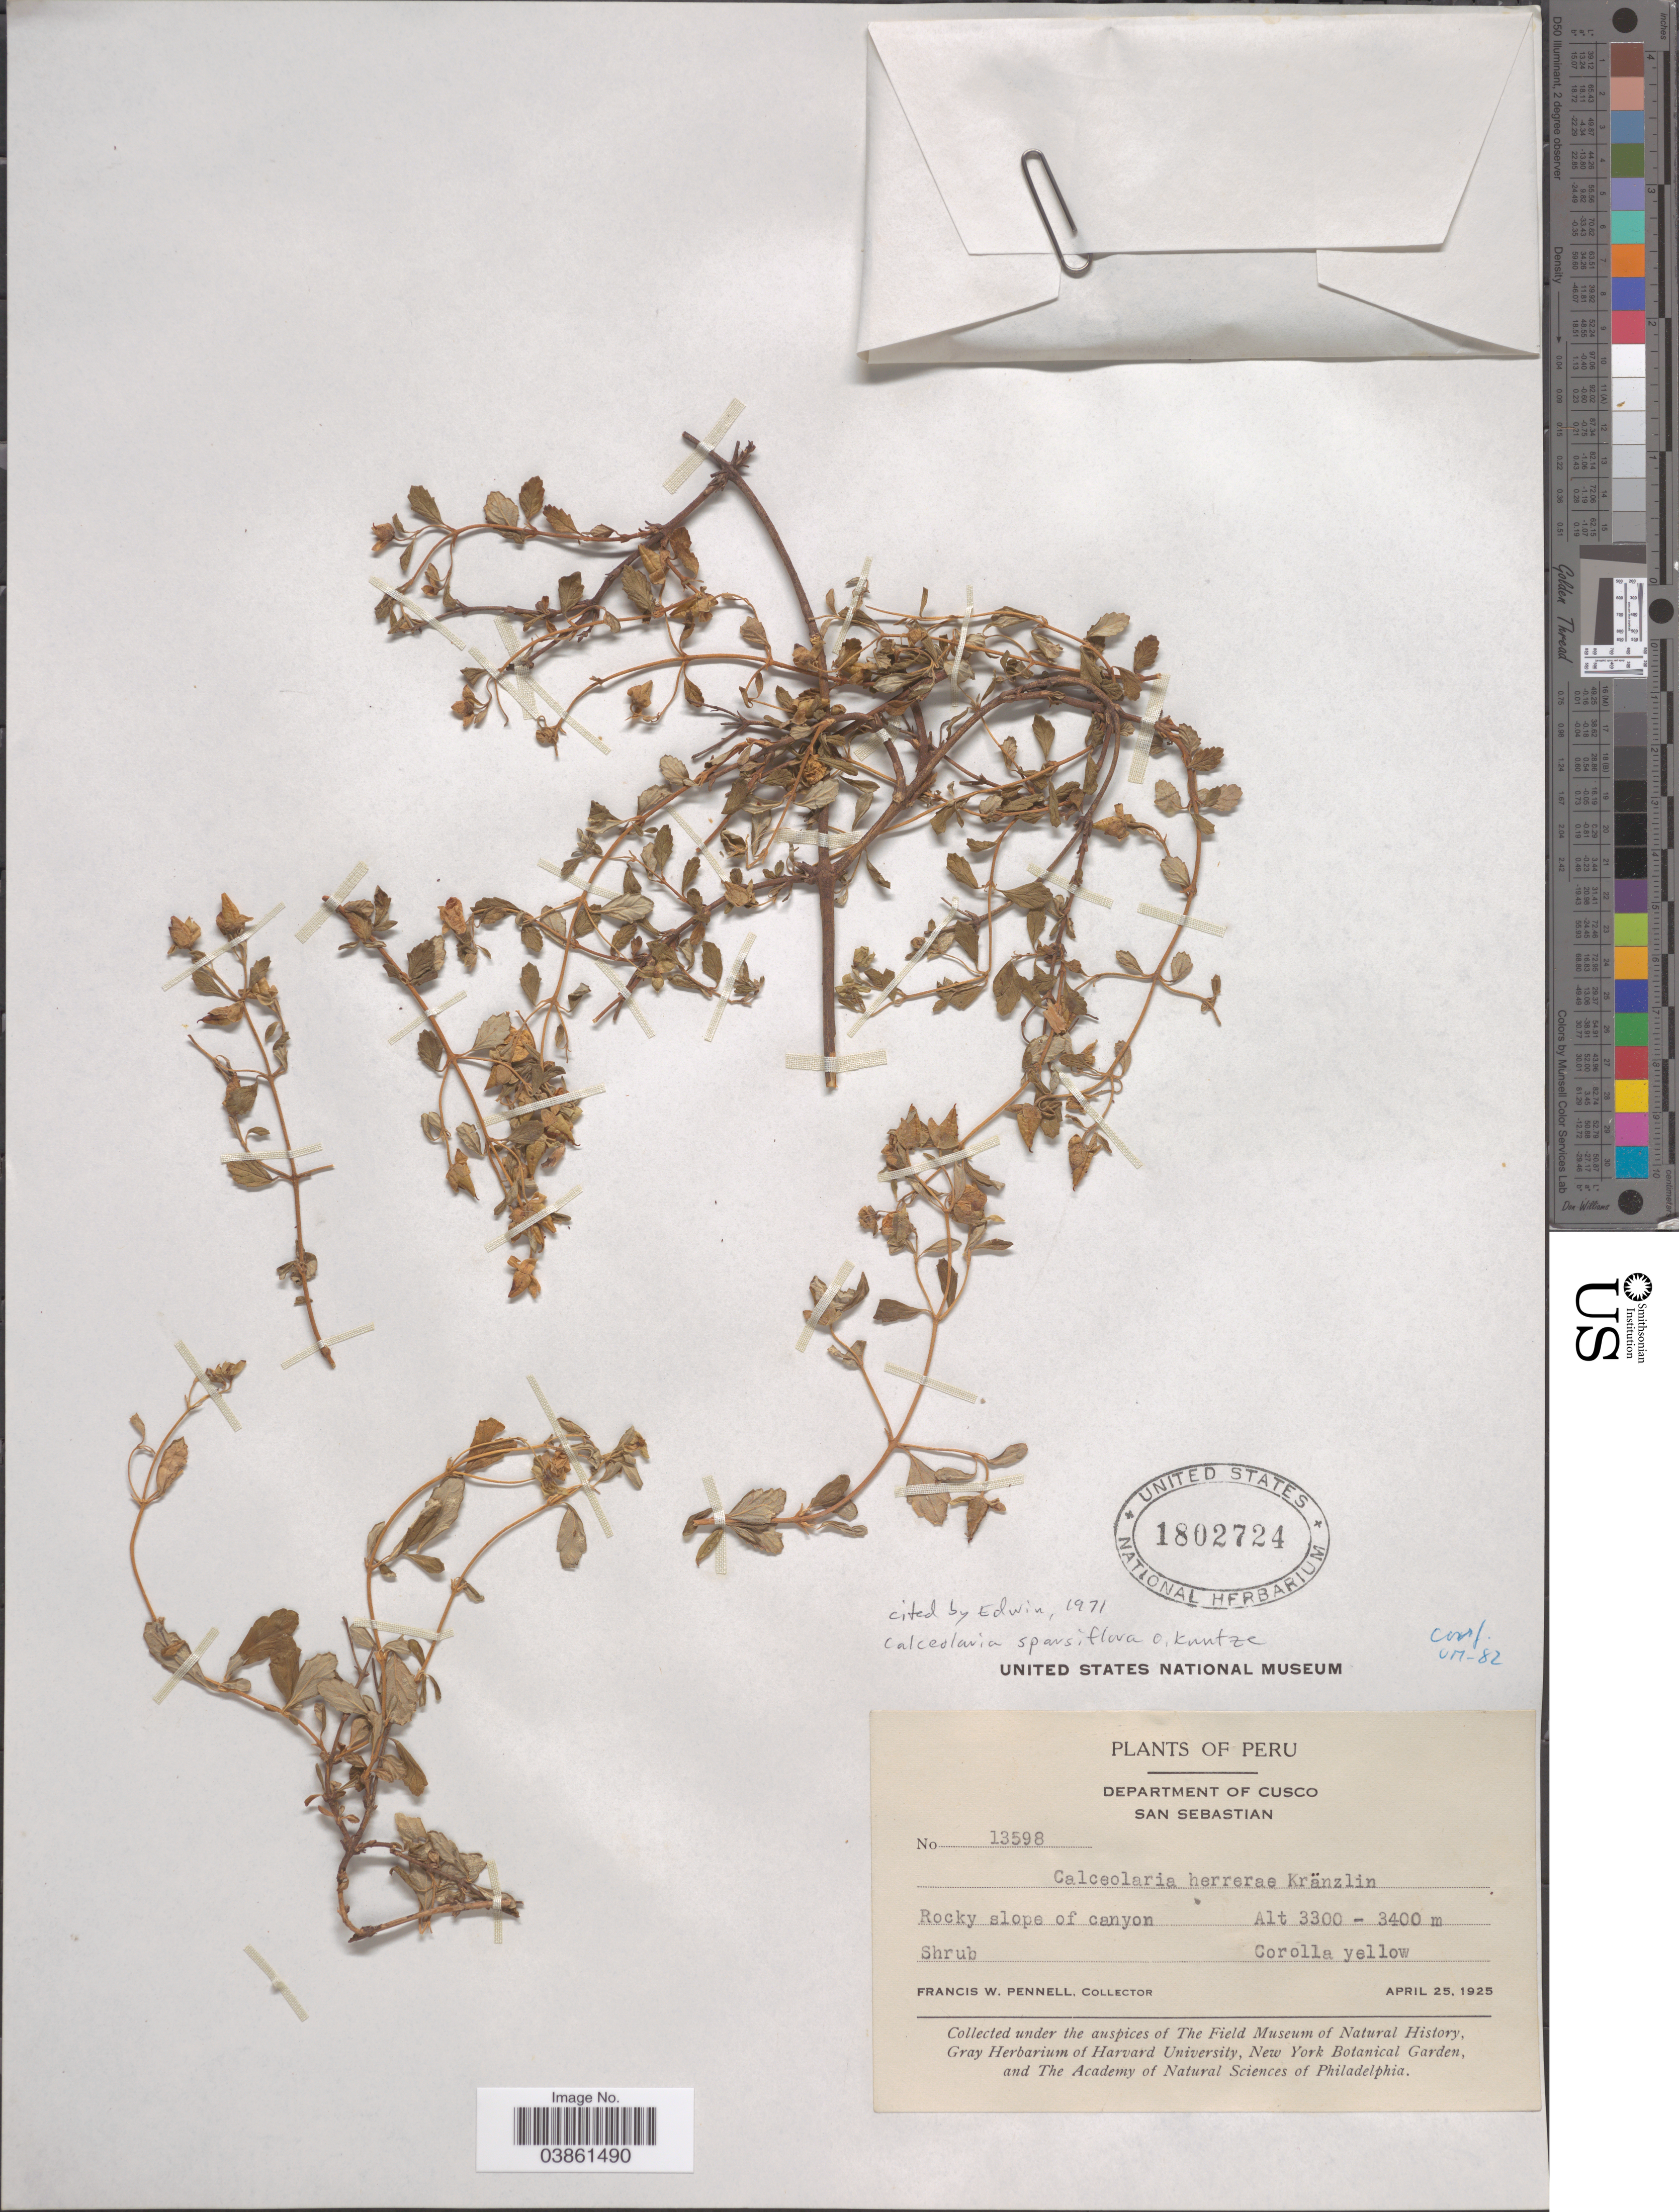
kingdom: Plantae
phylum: Tracheophyta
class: Magnoliopsida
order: Lamiales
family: Calceolariaceae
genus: Calceolaria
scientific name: Calceolaria sparsiflora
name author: Kuntze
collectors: F. W. Pennell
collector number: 13598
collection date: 1925-04-25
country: Peru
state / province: Cusco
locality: Department of Cusco. San Sebastian. Rocky slope of canyon.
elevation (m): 3300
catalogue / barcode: US 1802724